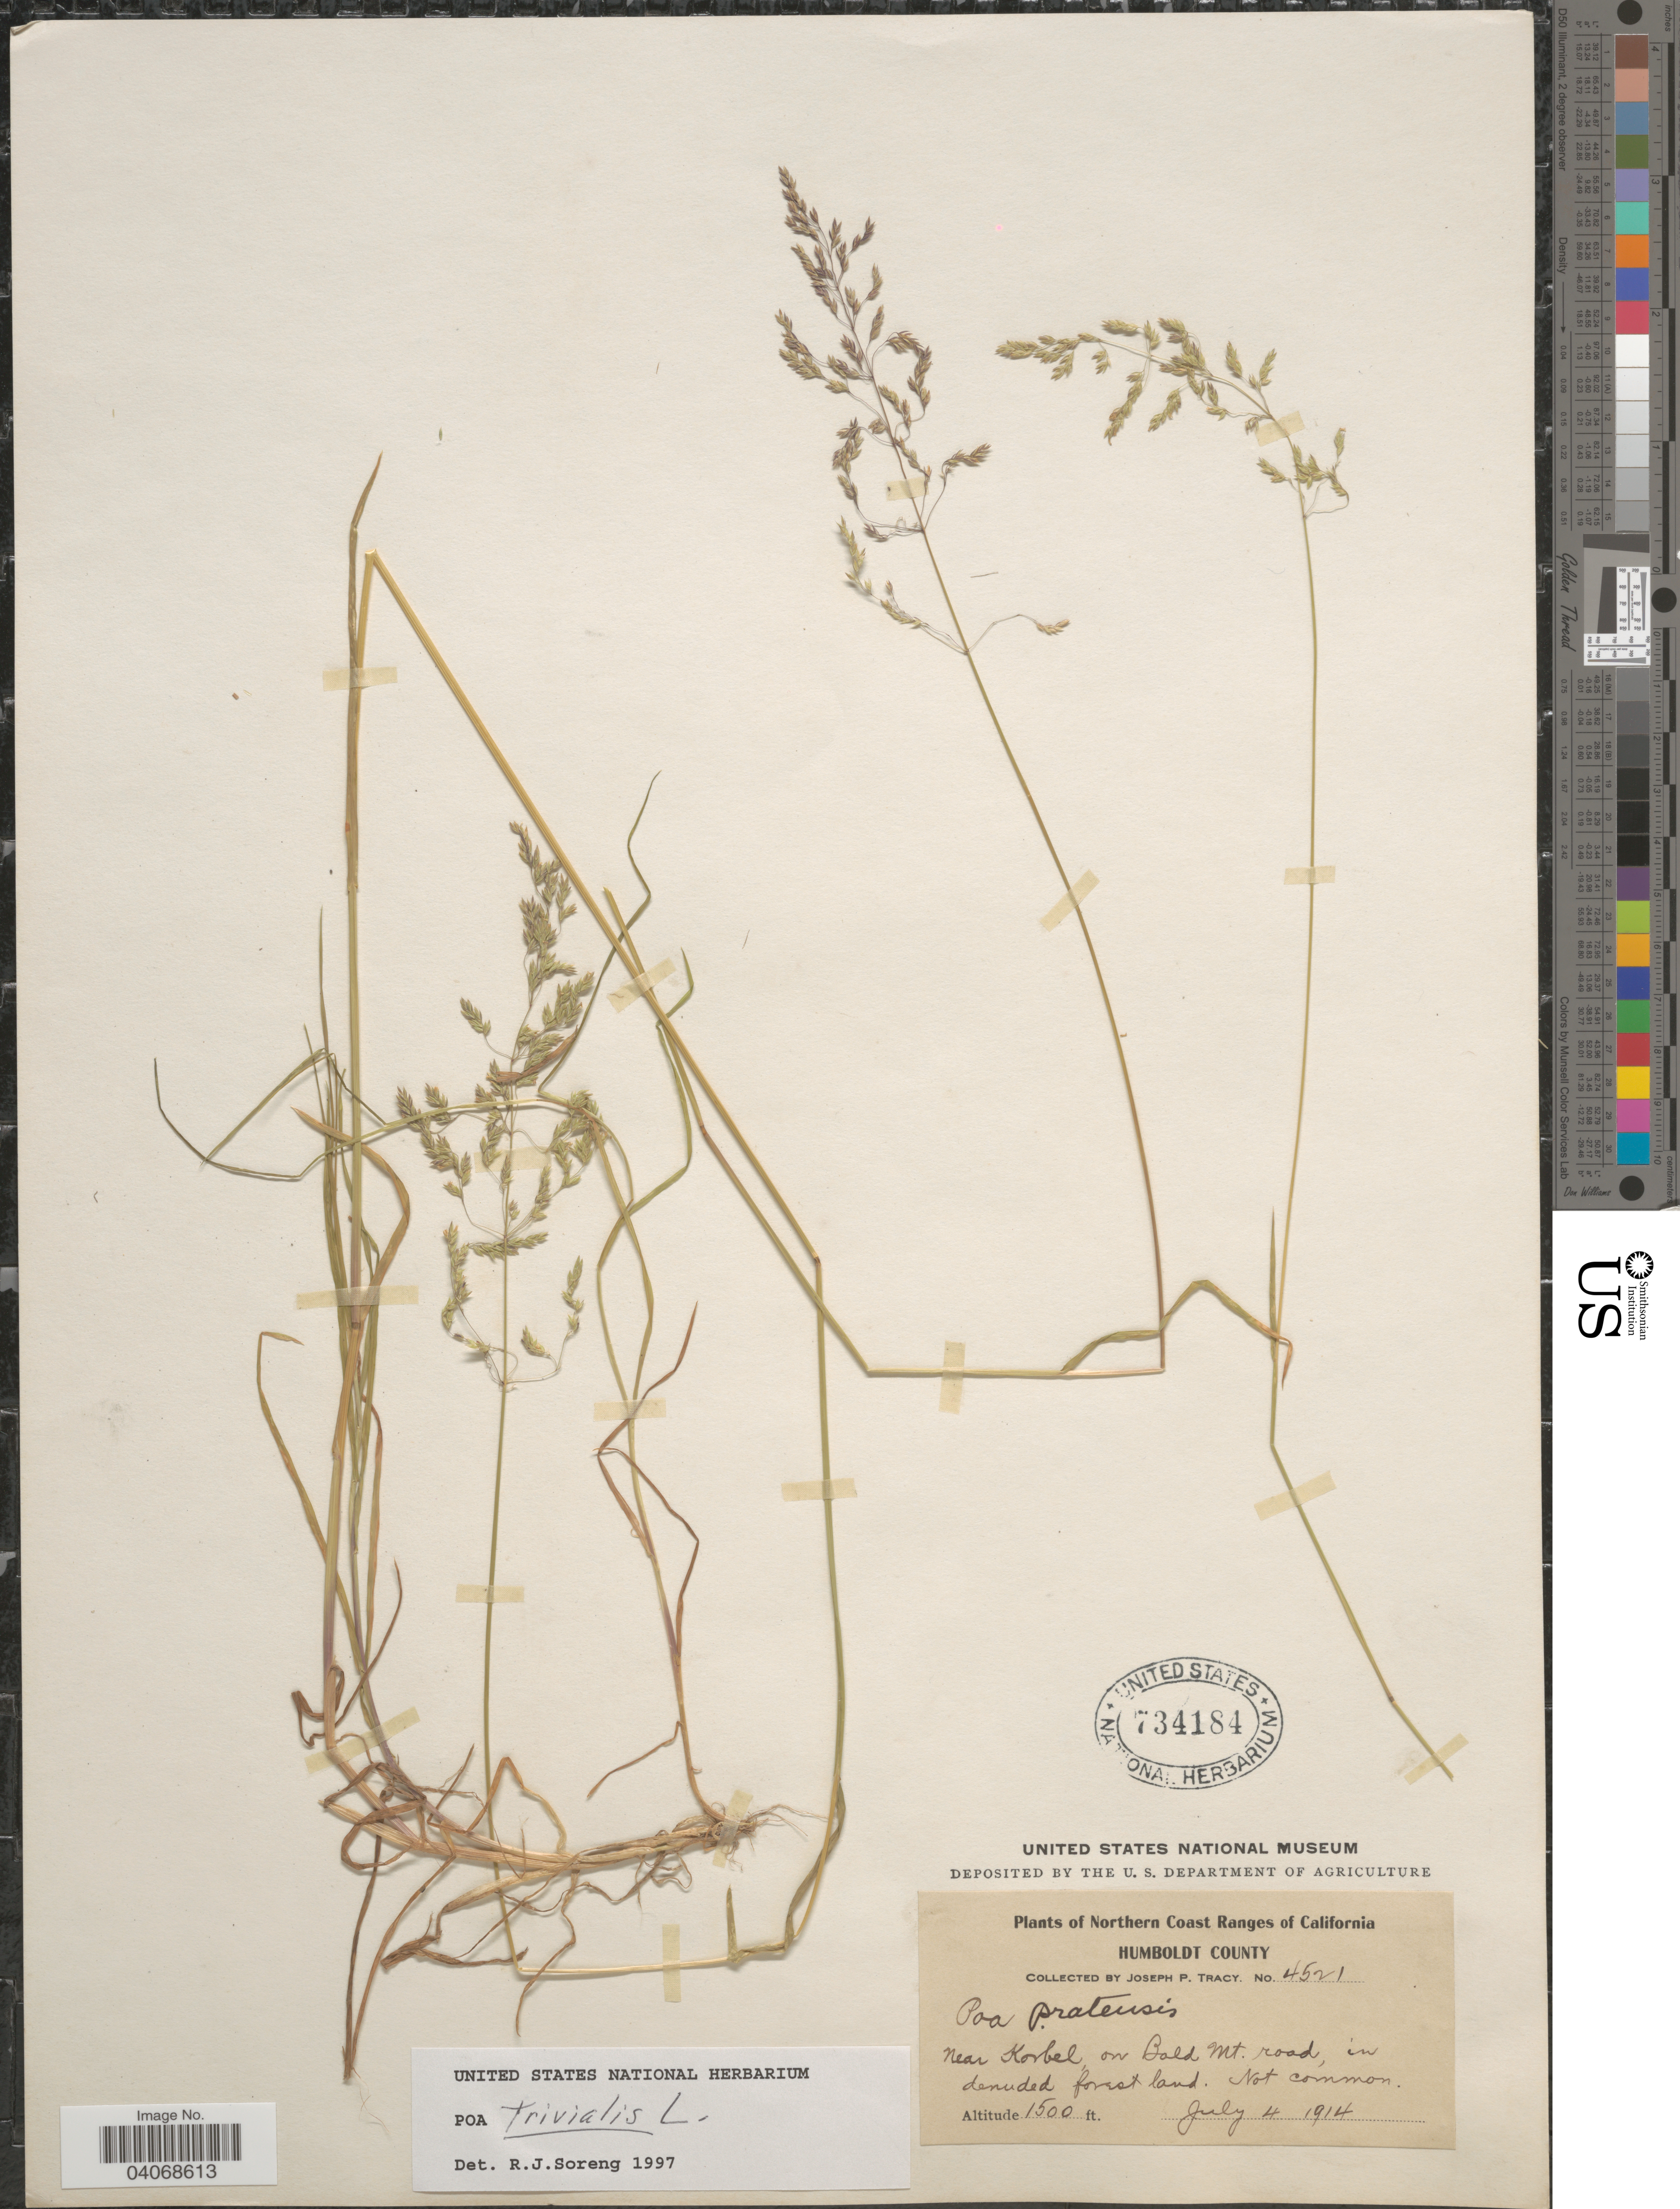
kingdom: Plantae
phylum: Tracheophyta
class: Liliopsida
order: Poales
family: Poaceae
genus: Poa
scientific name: Poa trivialis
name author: L.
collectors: J. Tracy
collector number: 4521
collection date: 1914-07-04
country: United States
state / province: California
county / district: Humboldt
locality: Northern Coast Ranges of California. Humboldt County. Near Korbel on Bald Mt. road, in denuded forest land.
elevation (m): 457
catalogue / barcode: US 734184